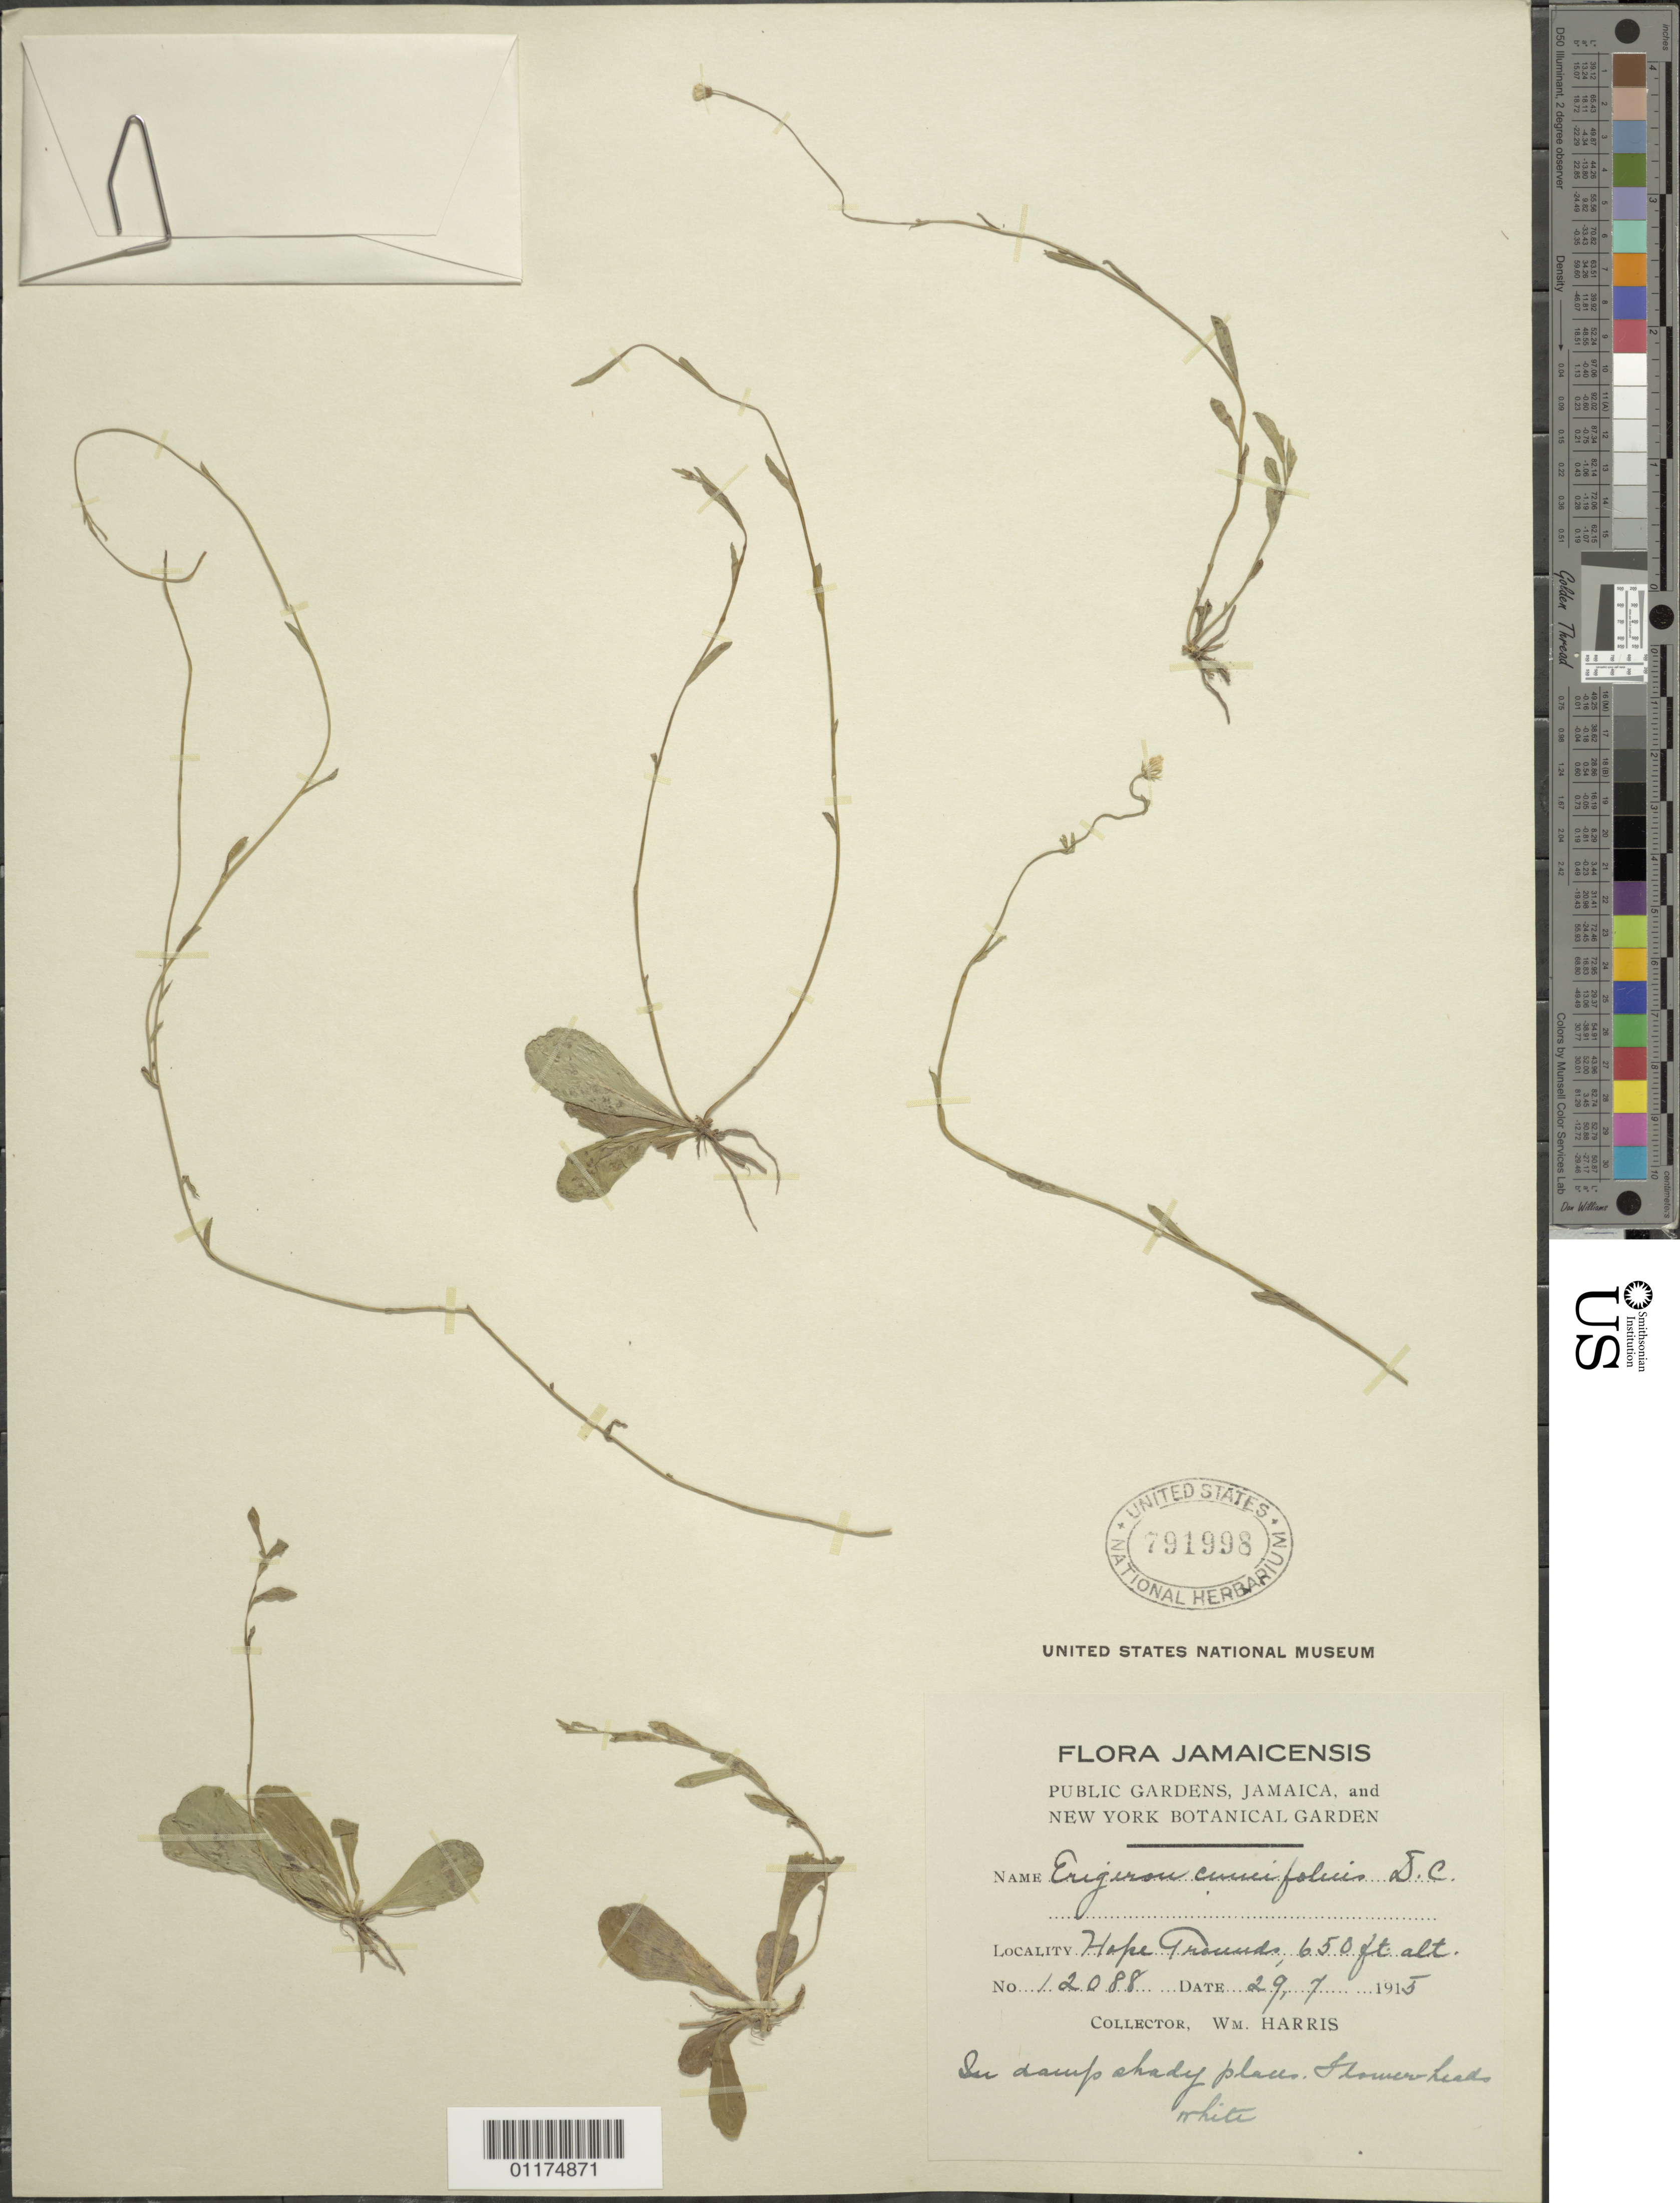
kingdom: Plantae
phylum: Tracheophyta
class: Magnoliopsida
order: Asterales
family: Asteraceae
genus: Erigeron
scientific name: Erigeron cuneifolius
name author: DC.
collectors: W. H. Harris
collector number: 12088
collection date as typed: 29 Jul 1915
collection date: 1915-07-29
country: Jamaica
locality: Hope Grounds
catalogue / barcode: US 791998